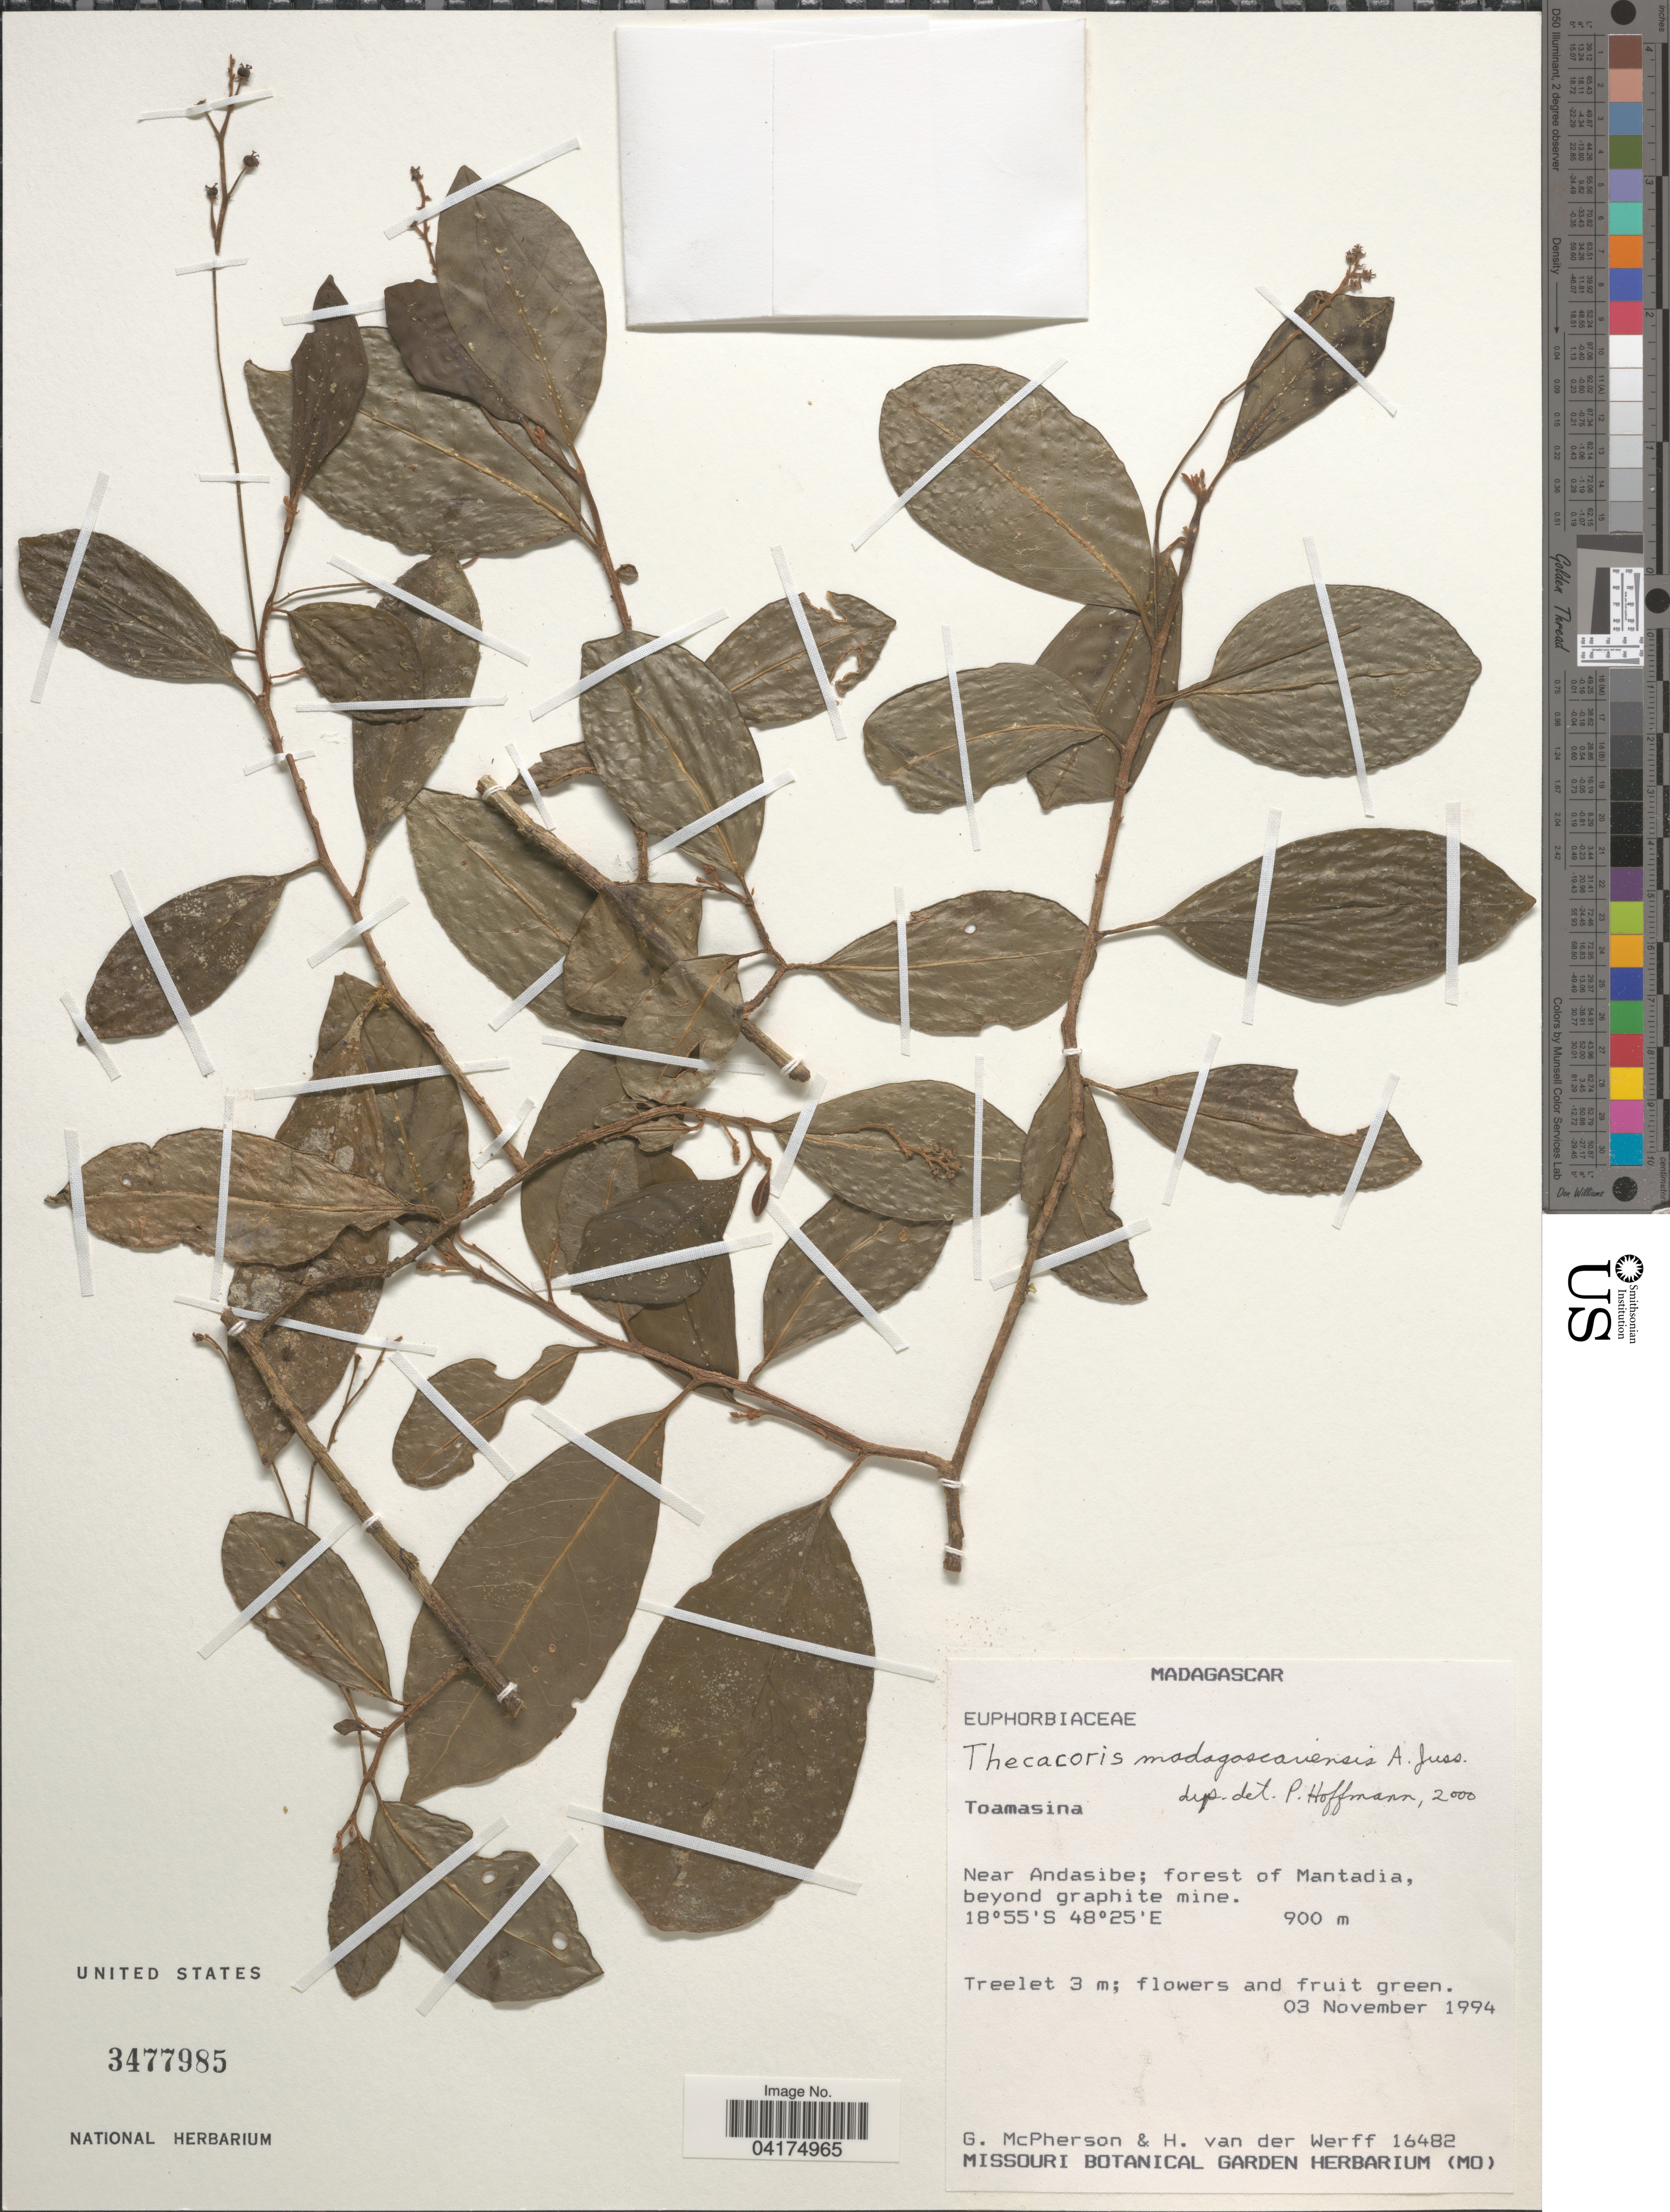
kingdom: Plantae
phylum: Tracheophyta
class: Magnoliopsida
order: Malpighiales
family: Phyllanthaceae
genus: Thecacoris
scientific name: Thecacoris madagascariensis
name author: A. Juss.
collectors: G. McPherson & H. van der Werff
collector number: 16482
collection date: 1994-11-03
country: Madagascar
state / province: Alaotra Mangoro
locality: Near Andasibe; forest of Mantadia, beyond graphite mine.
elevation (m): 900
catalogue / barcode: US 3477985